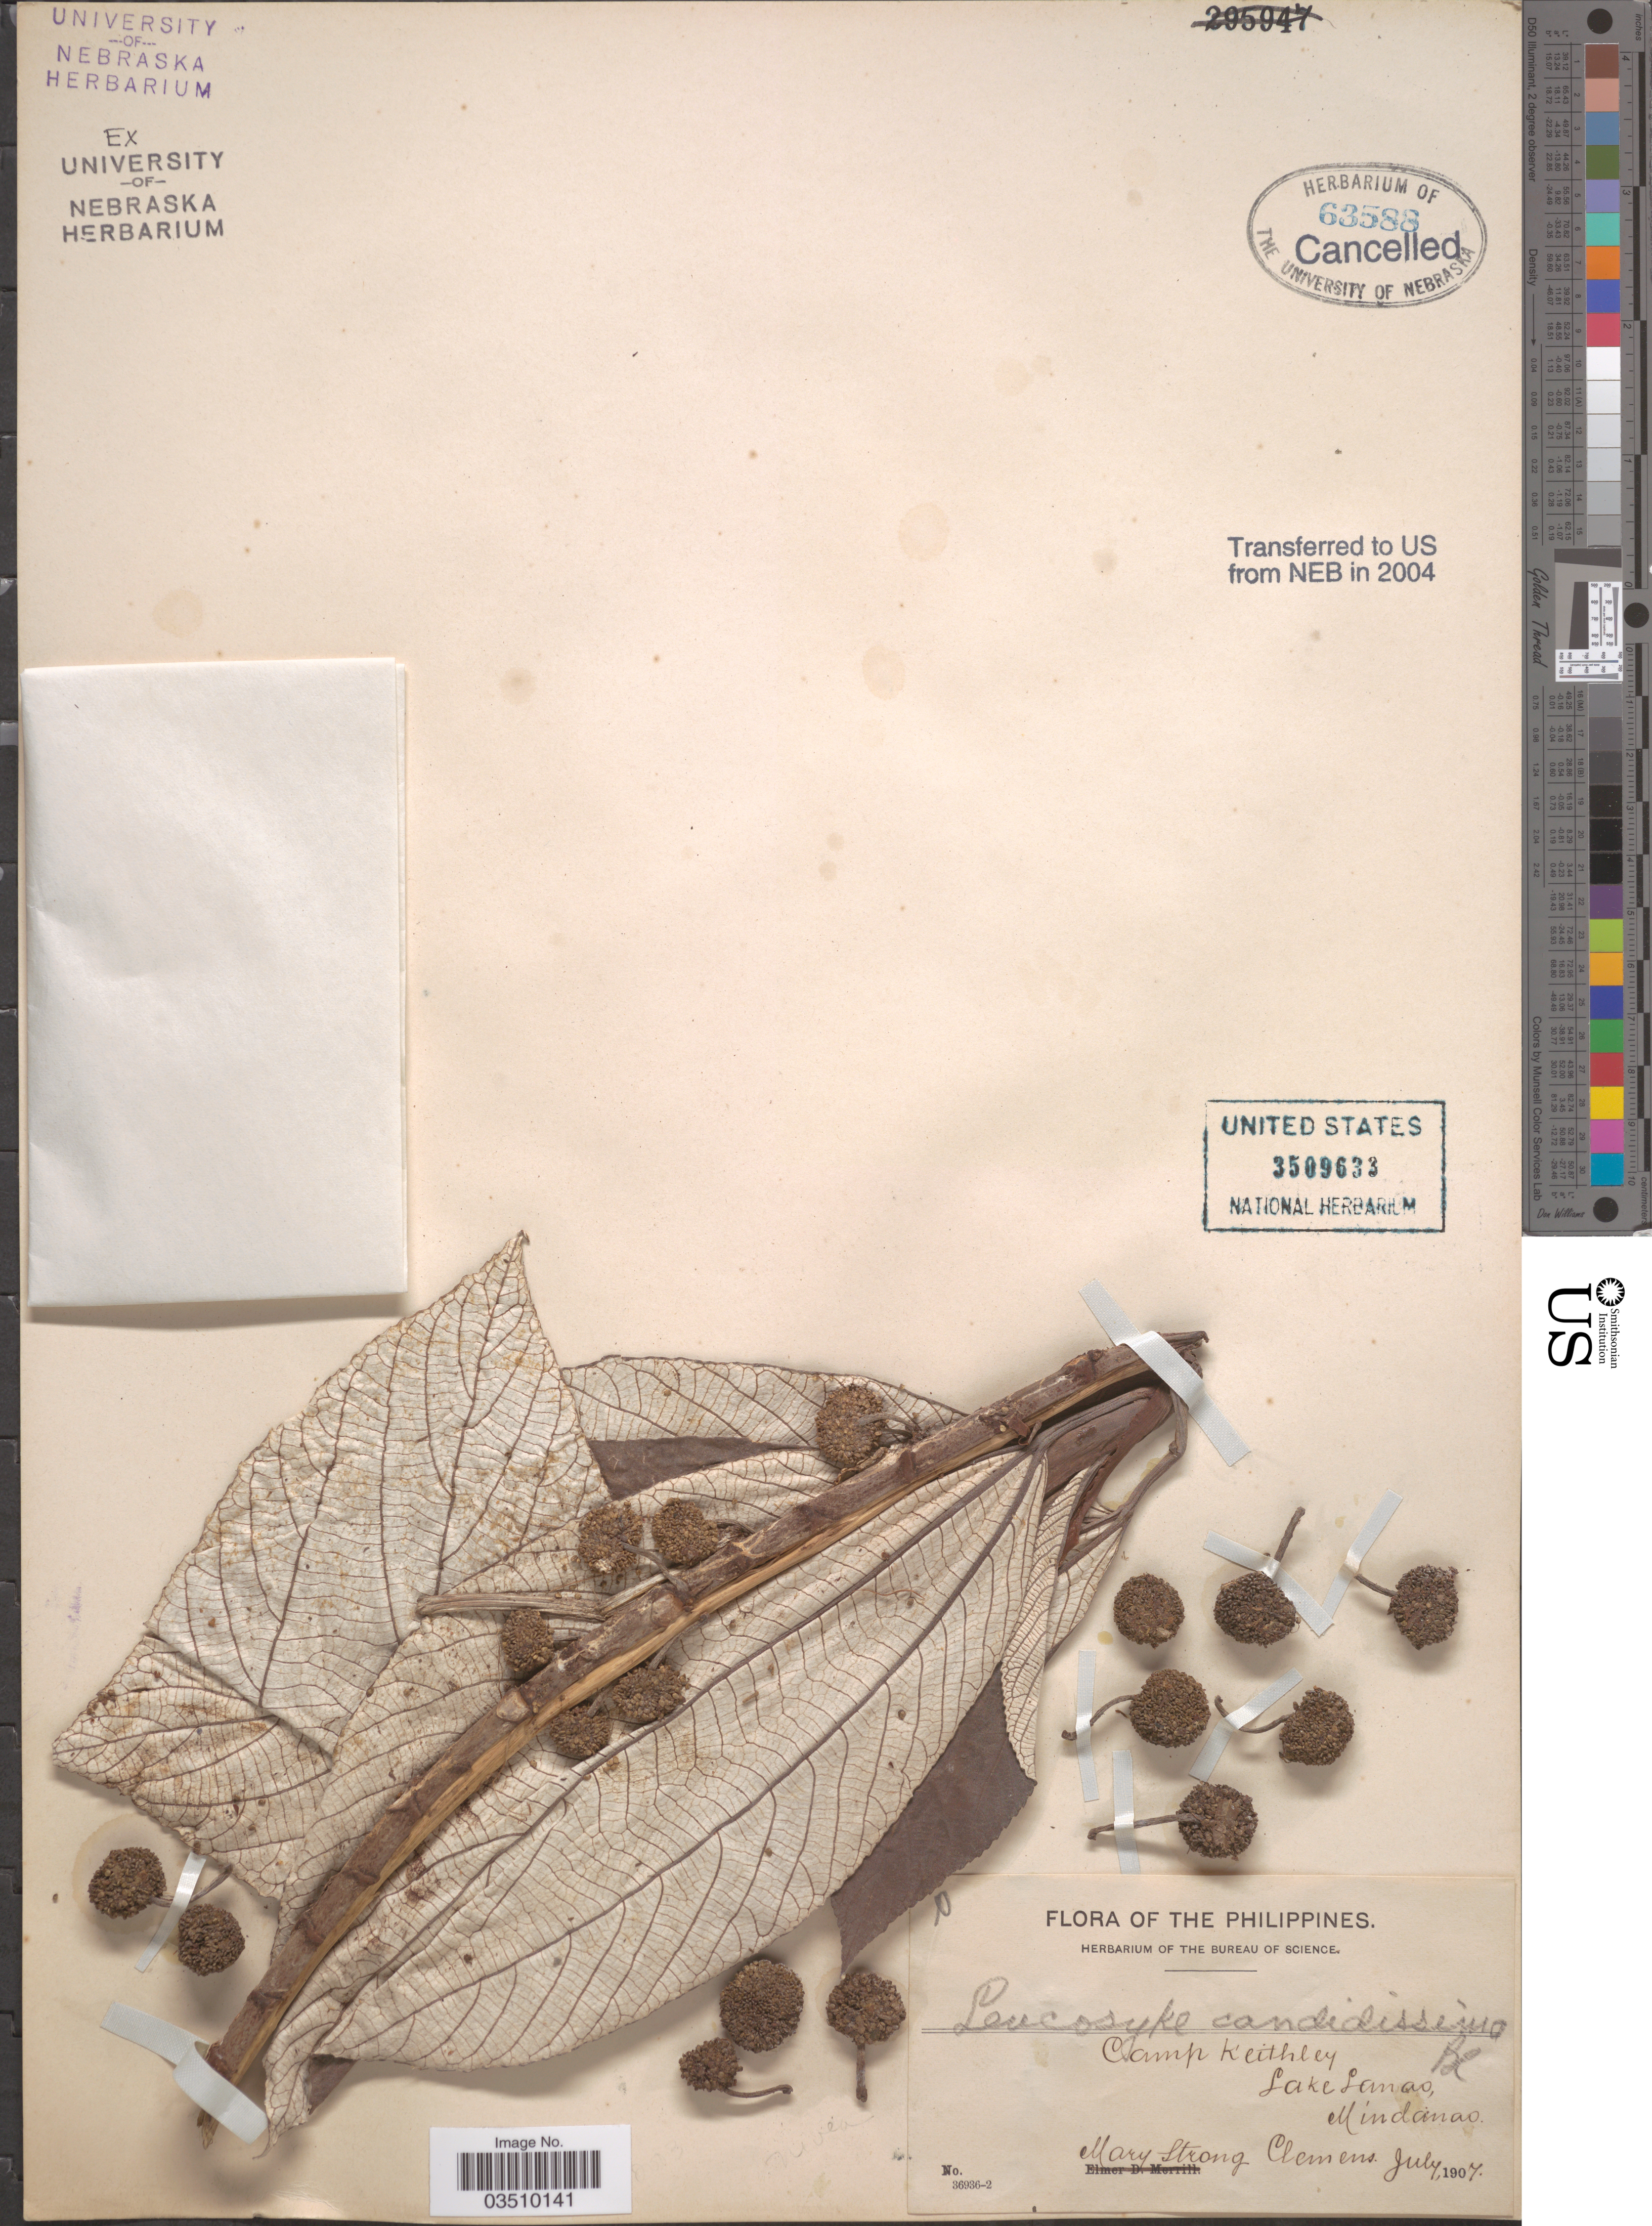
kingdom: Plantae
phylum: Tracheophyta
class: Magnoliopsida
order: Rosales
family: Urticaceae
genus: Leucosyke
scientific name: Leucosyke nivea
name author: C.B. Rob.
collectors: M. S. Clemens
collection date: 1907-07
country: Philippines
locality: Camp Keithley. Lake Lanao. Mindanao.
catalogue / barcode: US 3509633